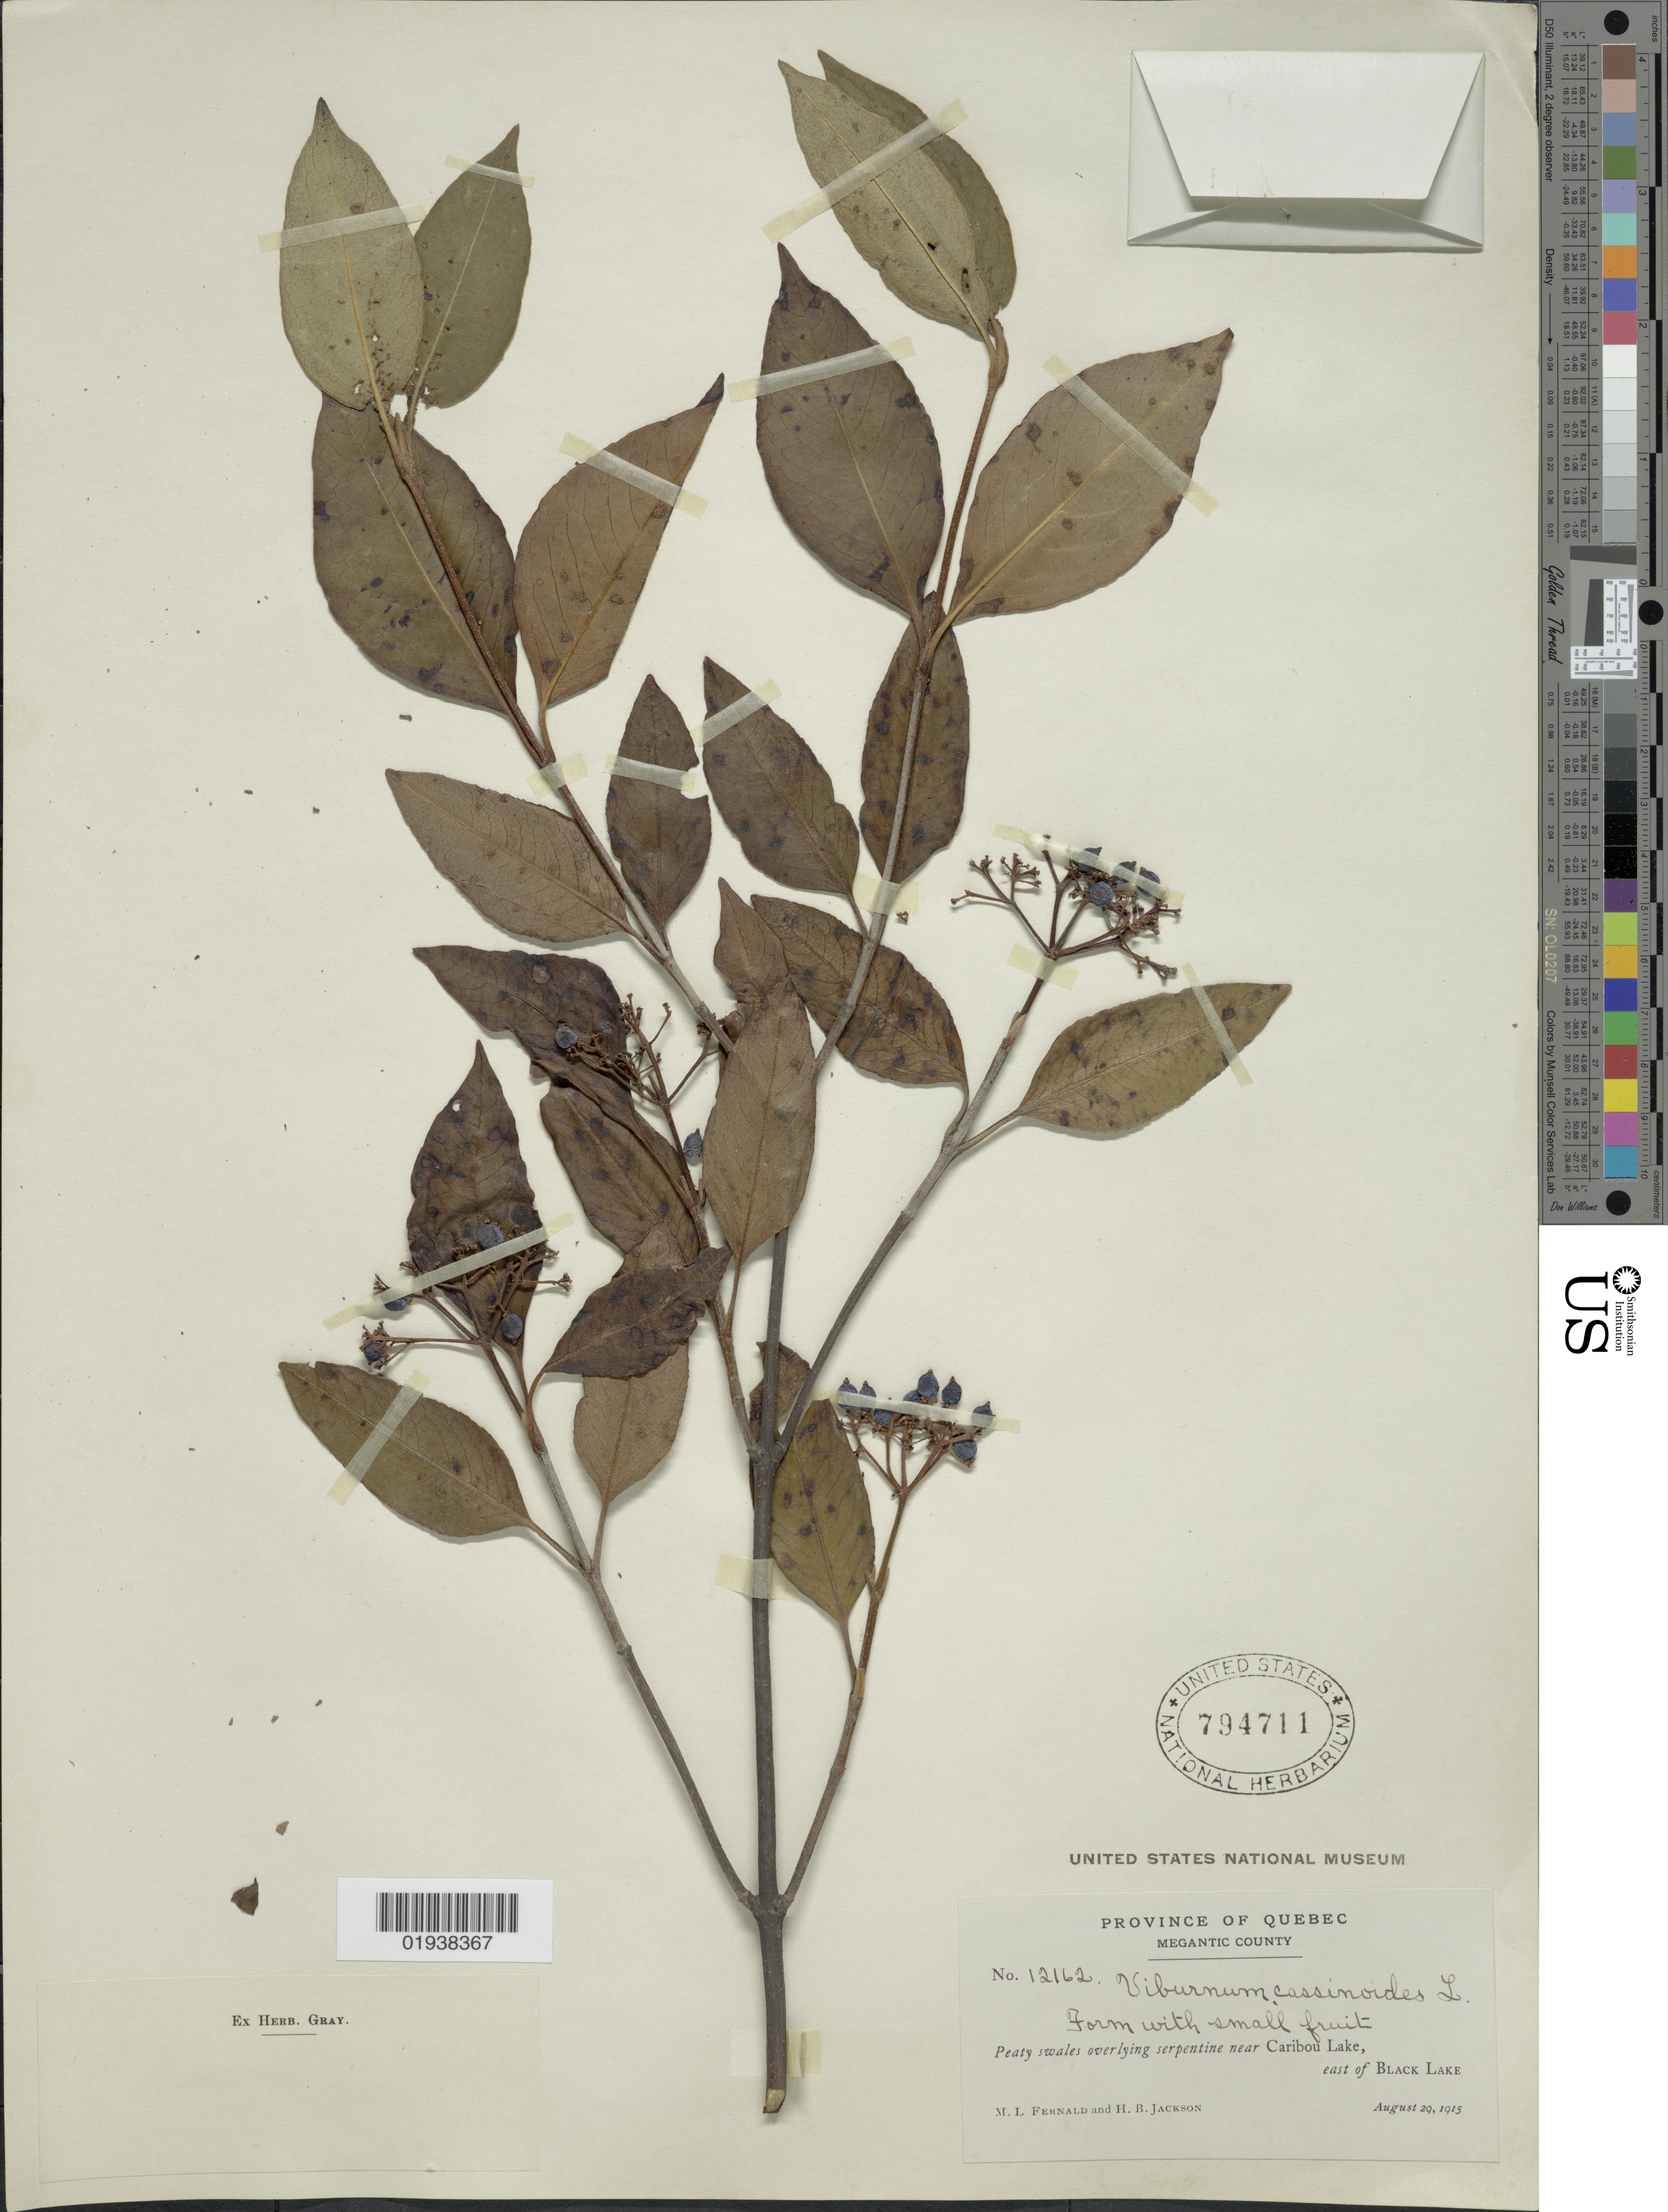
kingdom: Plantae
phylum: Tracheophyta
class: Magnoliopsida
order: Dipsacales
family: Viburnaceae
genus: Viburnum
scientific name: Viburnum cassinoides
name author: L.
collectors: M. L. Fernald & H. Jackson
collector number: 12162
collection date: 1915-08-29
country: Canada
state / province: Quebec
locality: Megantic County. Peaty swales overlying serpentine near Caribou Lake, east of Black Lake.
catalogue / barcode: US 794711